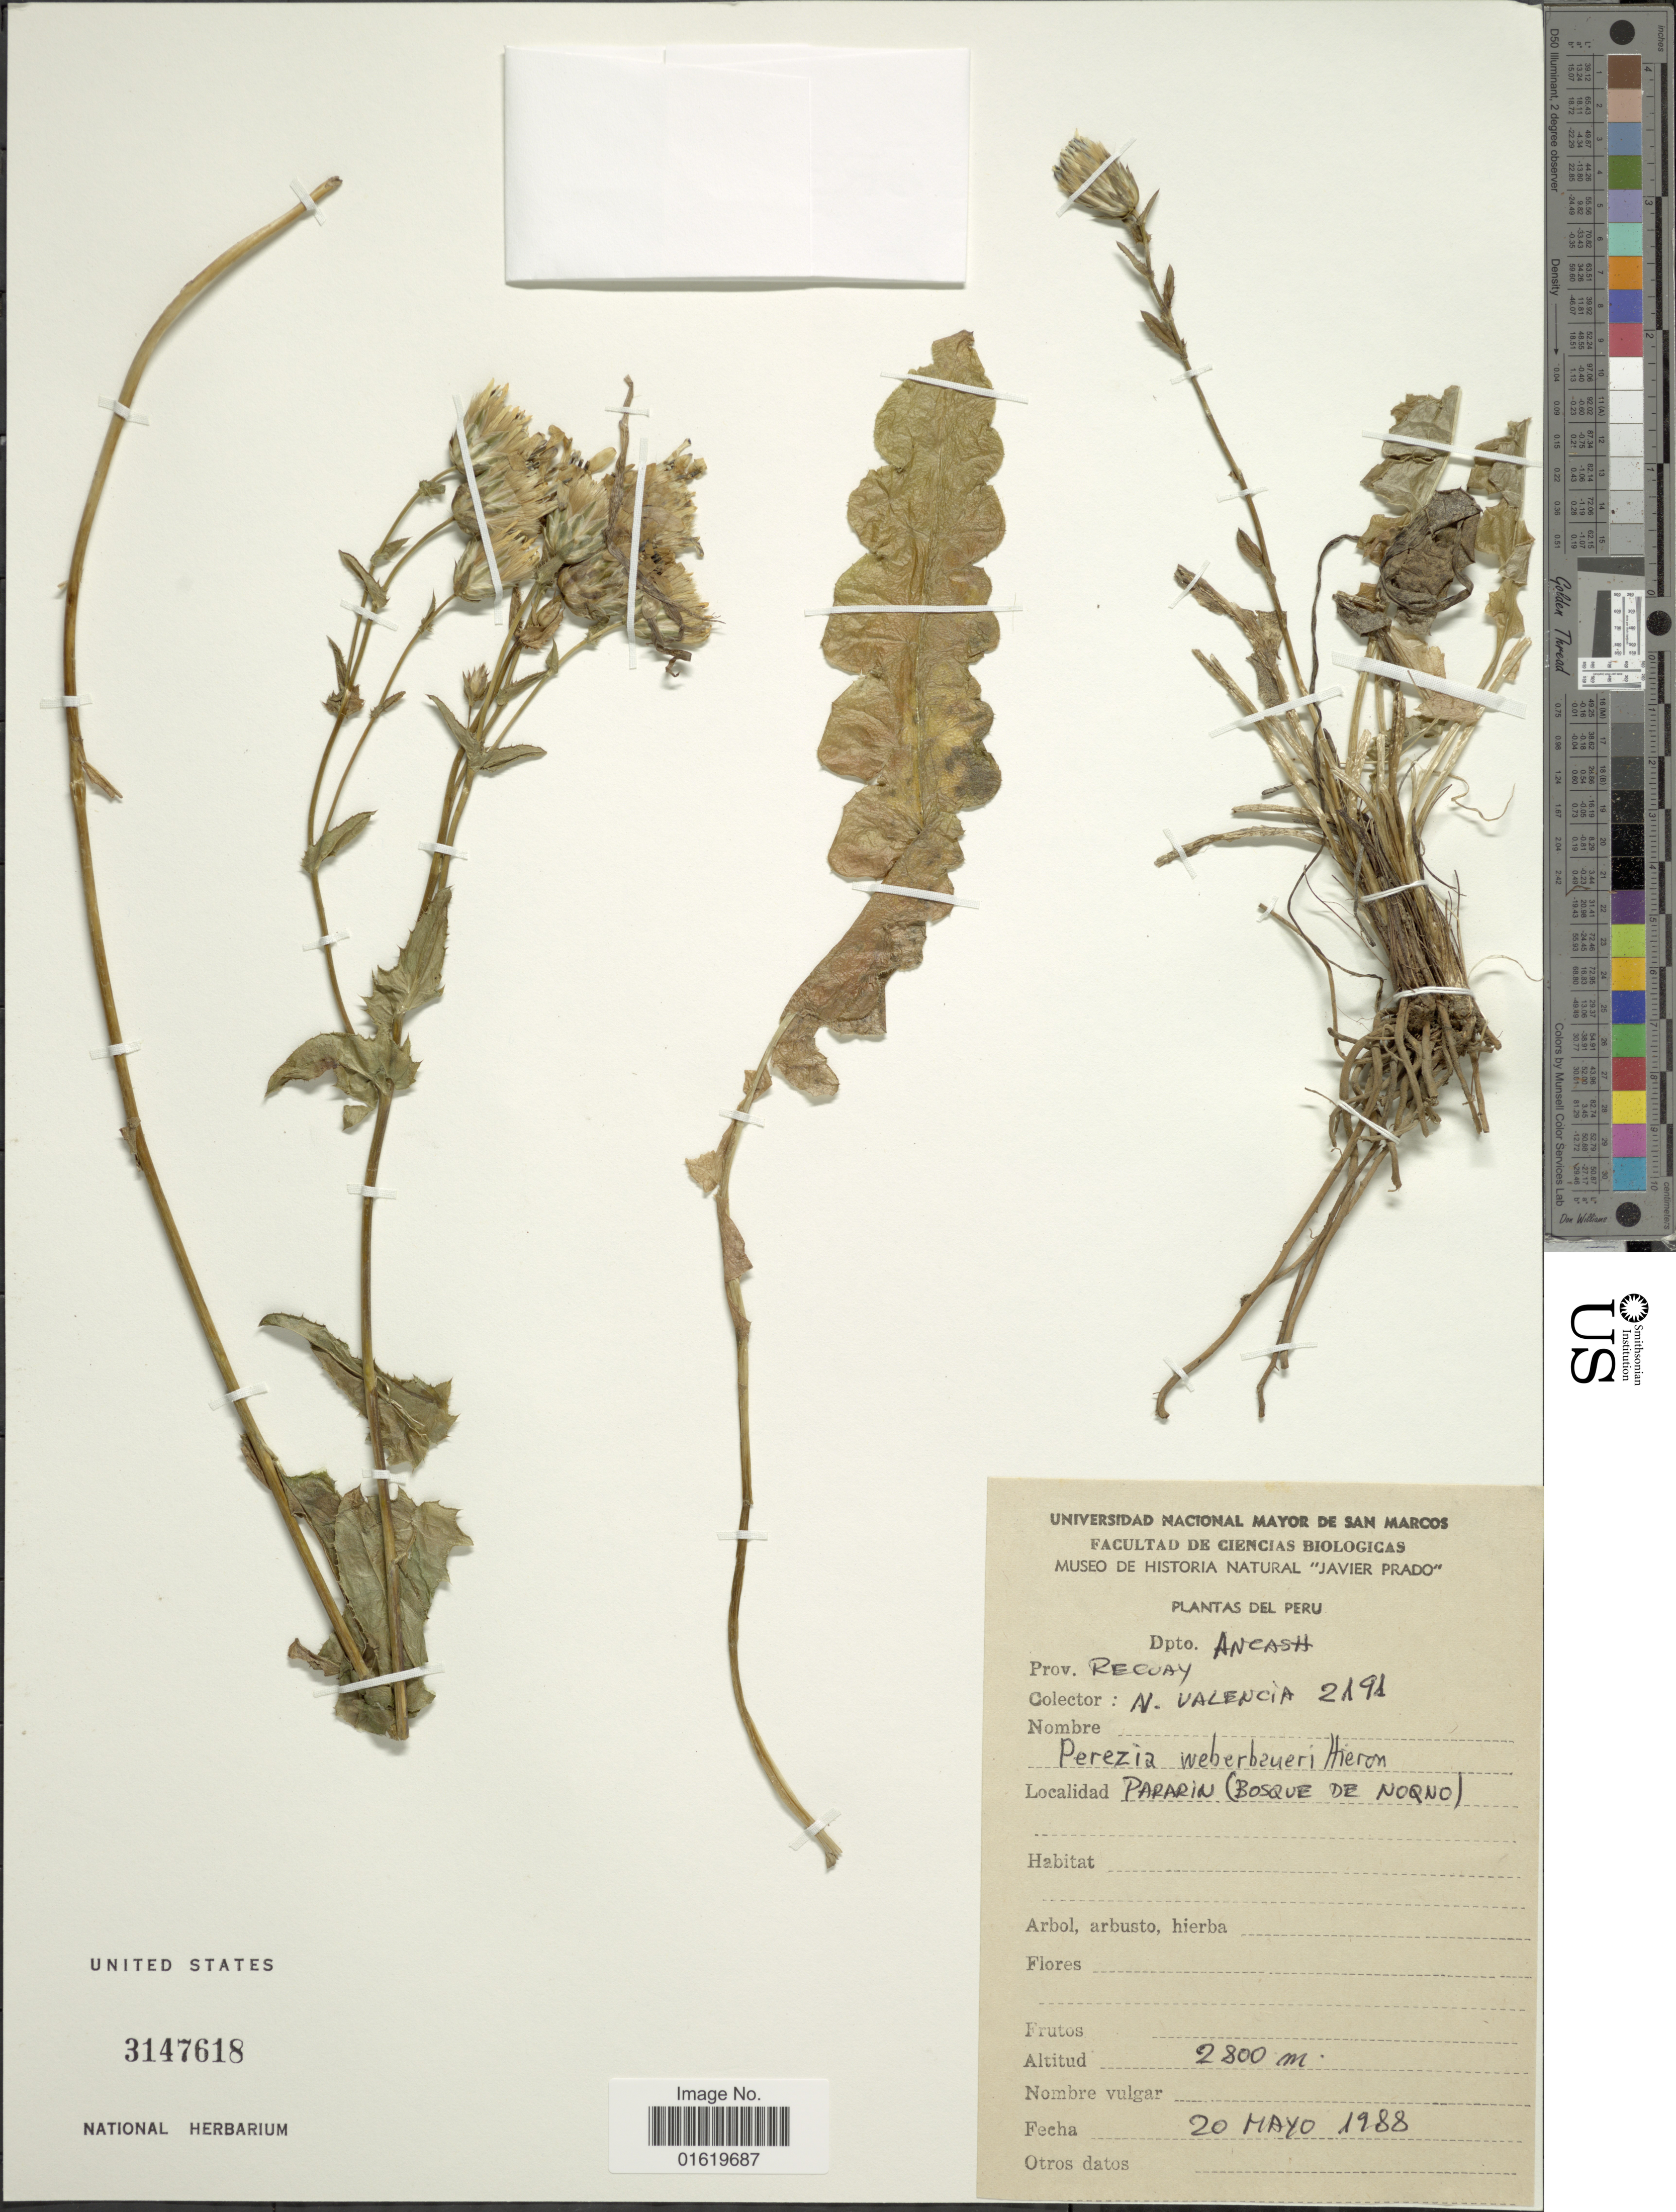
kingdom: Plantae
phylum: Tracheophyta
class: Magnoliopsida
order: Asterales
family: Asteraceae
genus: Perezia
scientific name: Perezia pungens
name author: (Humb. & Bonpl.) Less.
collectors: N. Valencia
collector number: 2191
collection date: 1988-05-20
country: Peru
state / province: Ancash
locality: Dpto. Ancash. Prov. Recuay. Pararin (bosque de Noqno).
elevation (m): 2800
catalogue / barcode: US 3147618